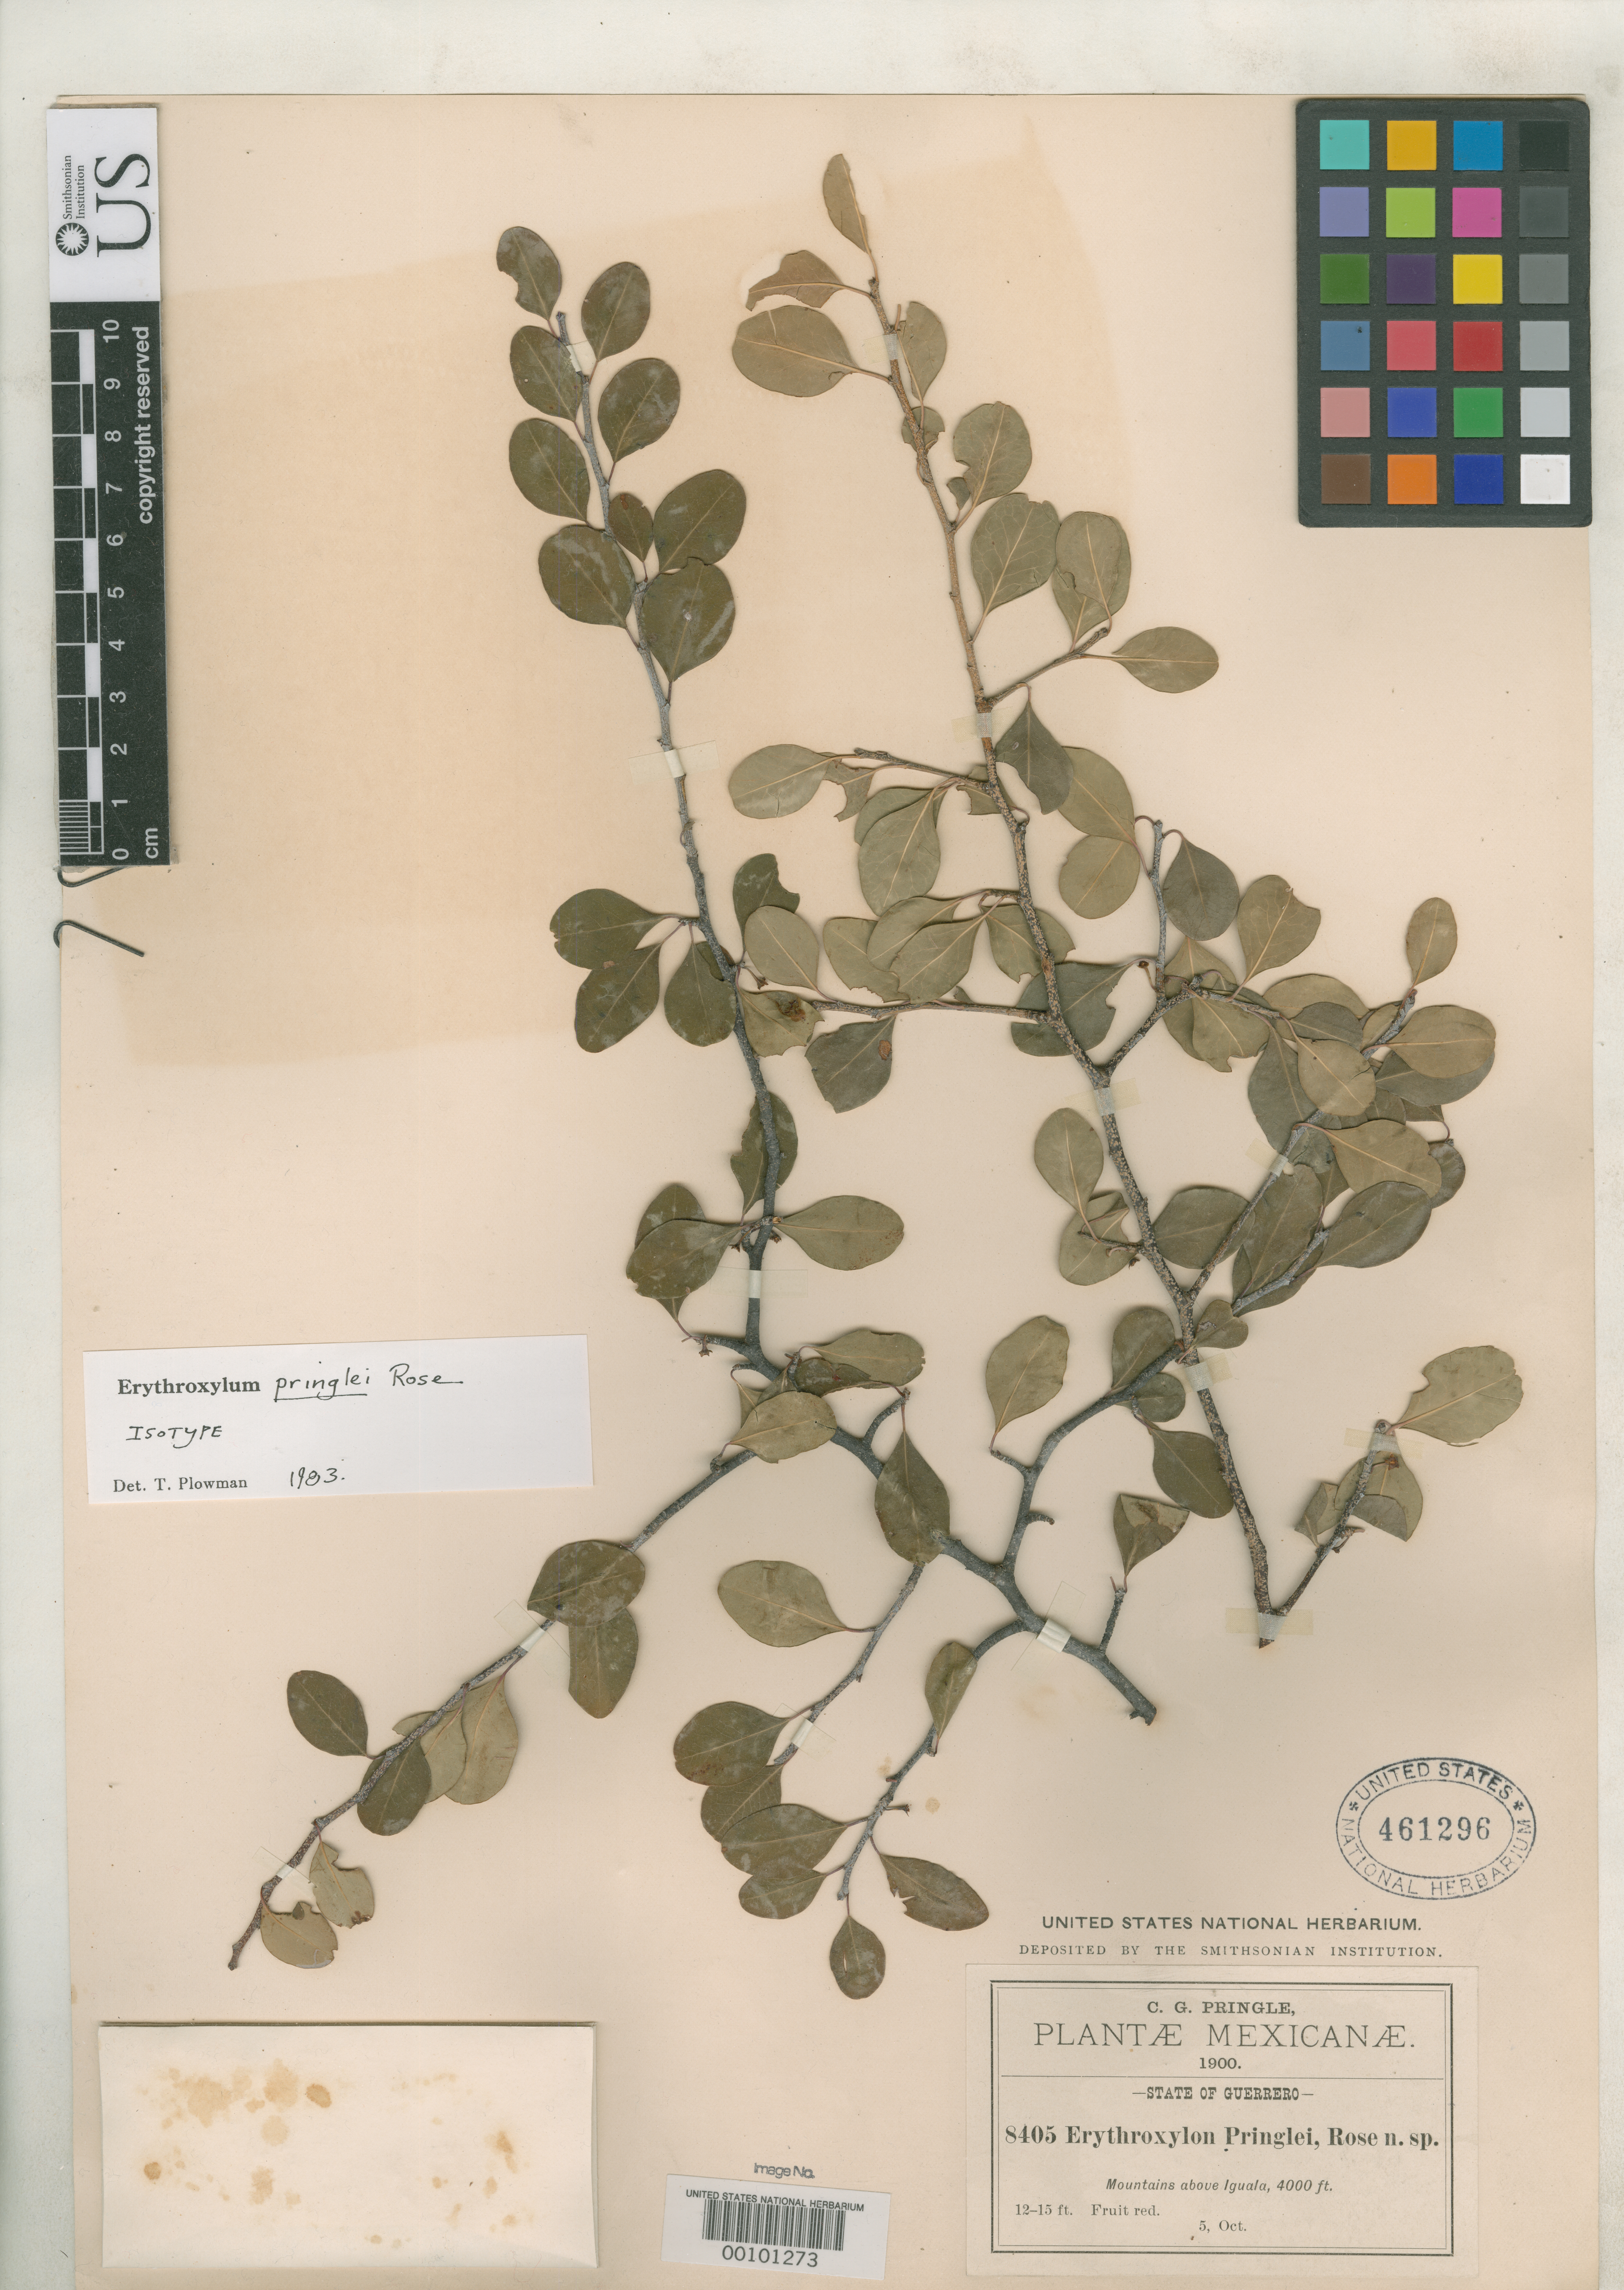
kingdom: Plantae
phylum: Tracheophyta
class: Magnoliopsida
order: Malpighiales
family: Erythroxylaceae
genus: Erythroxylum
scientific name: Erythroxylum pringlei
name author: Rose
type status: Holotype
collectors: C. G. Pringle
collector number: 8405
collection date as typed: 05 Oct 1900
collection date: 1900-10-05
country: Mexico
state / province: Guerrero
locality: Above Iguala.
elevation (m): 1219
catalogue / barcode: US 461296